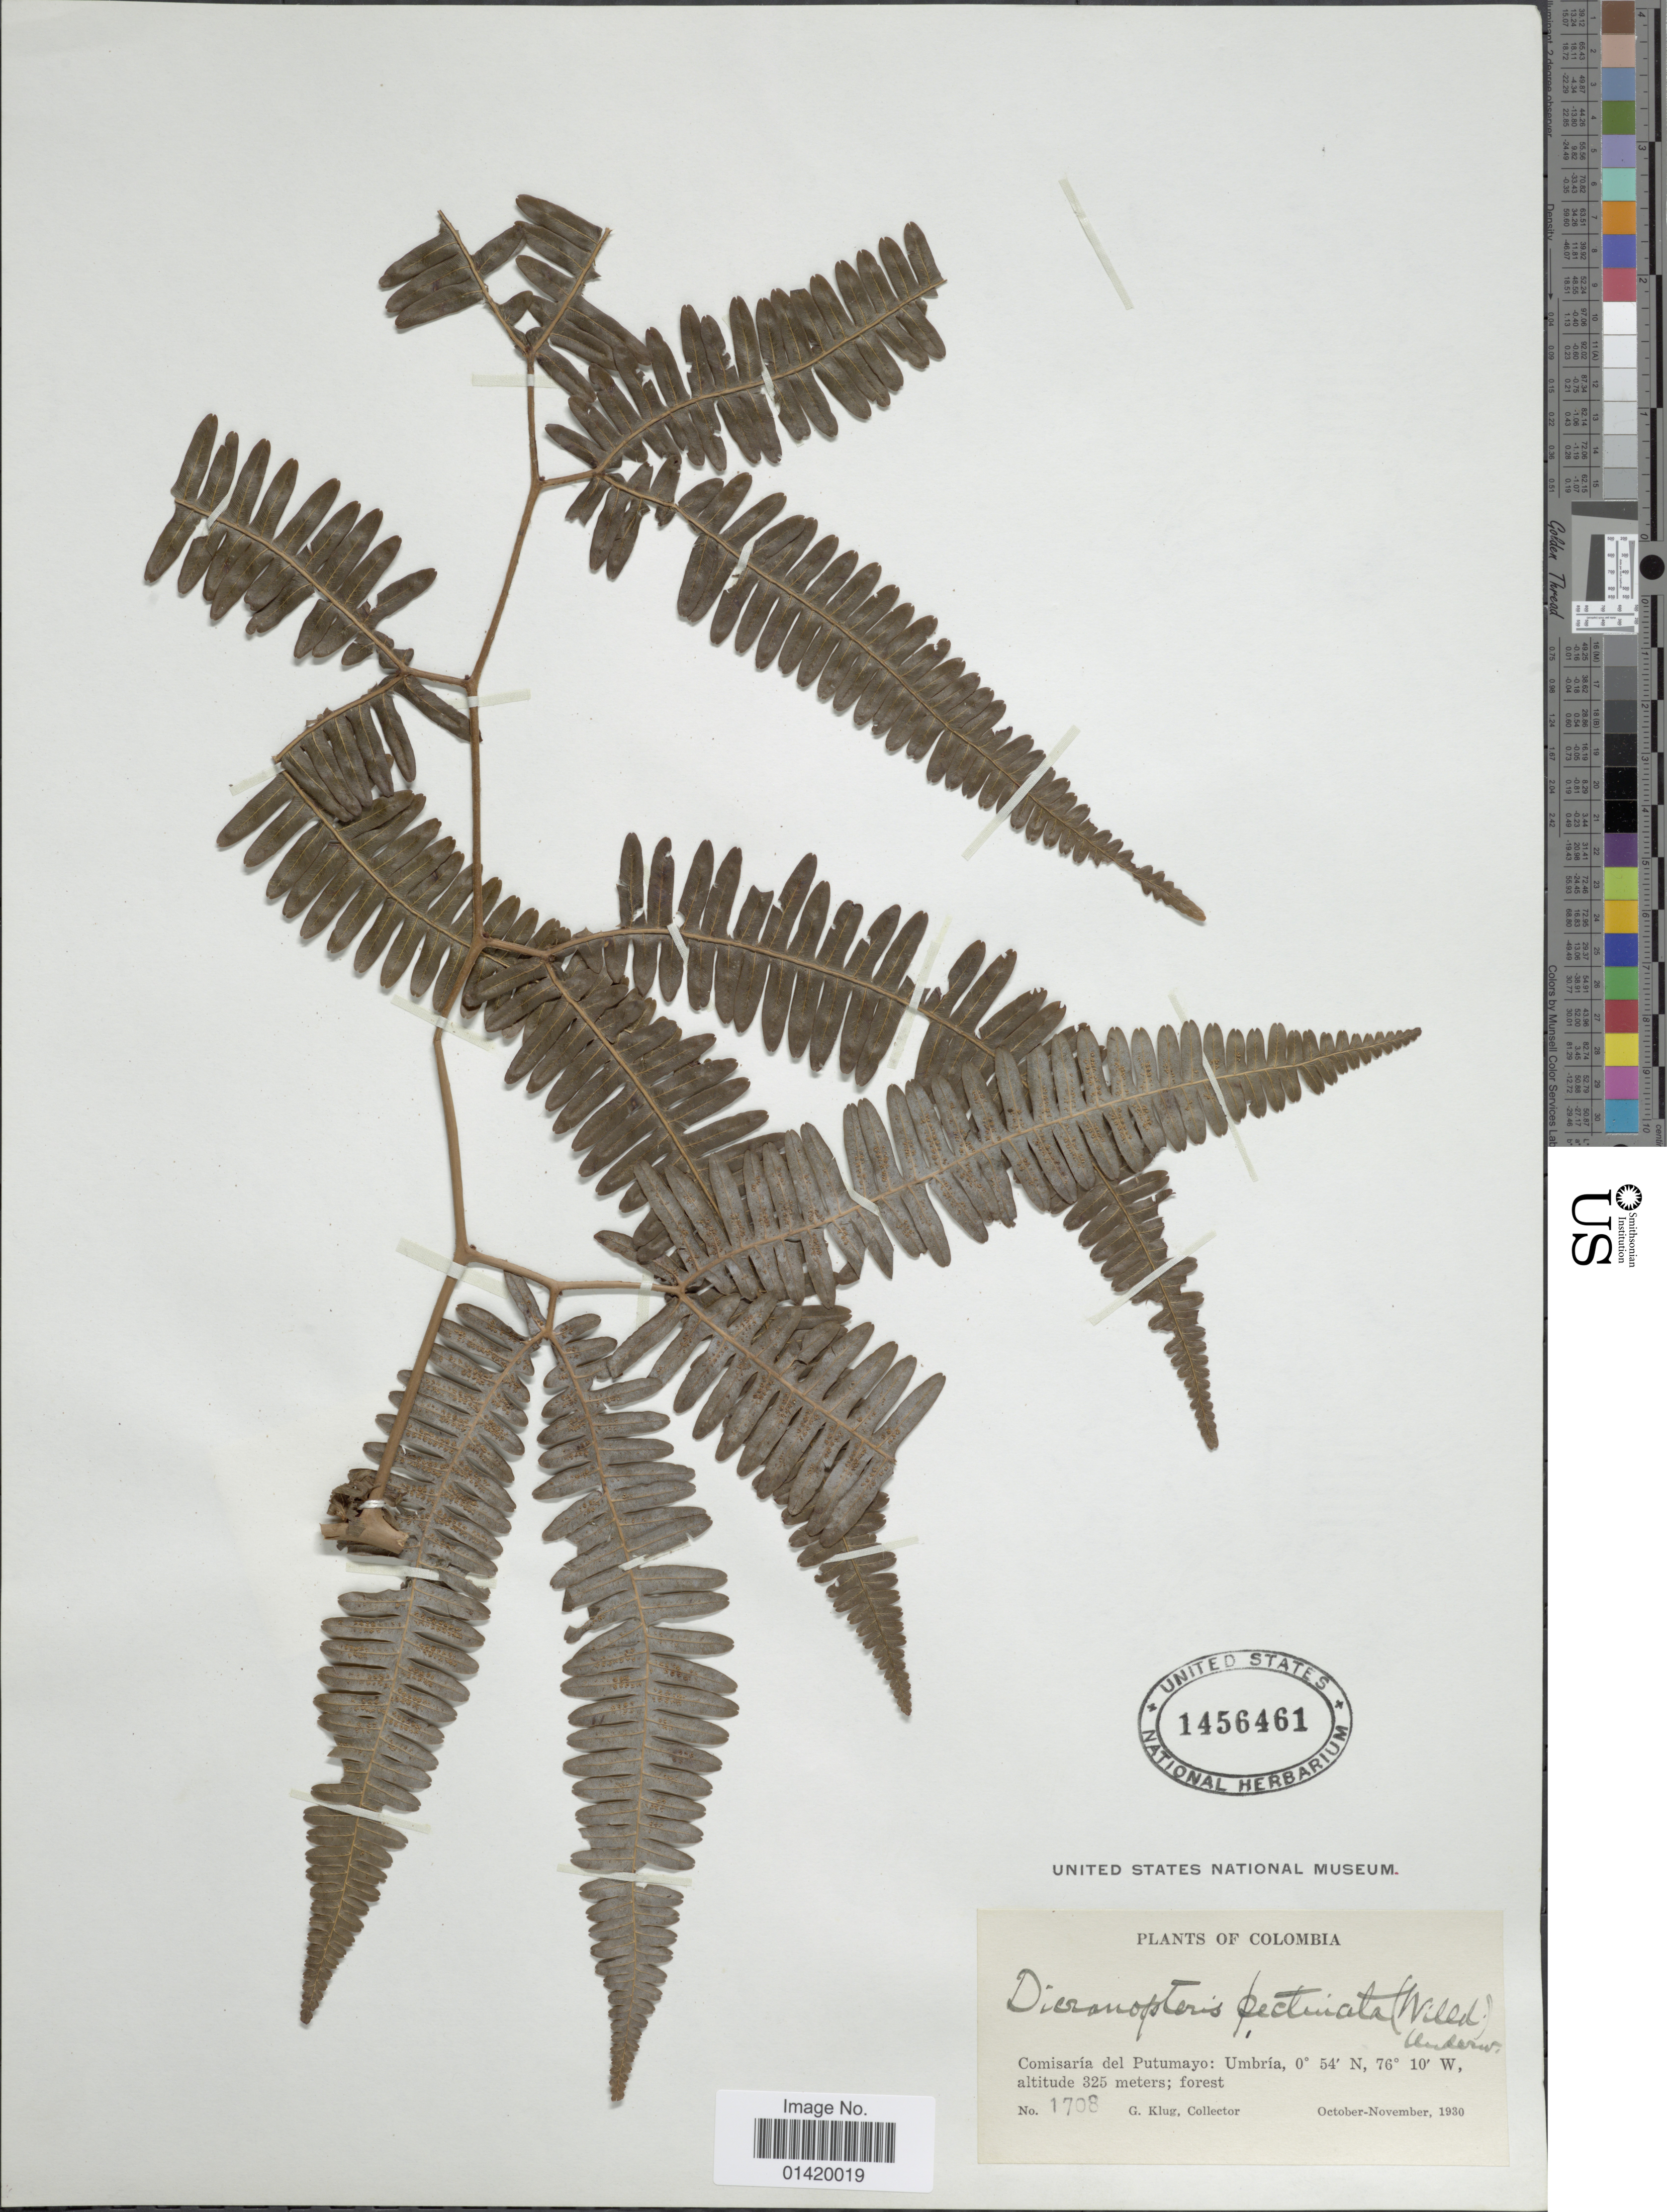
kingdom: Plantae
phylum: Tracheophyta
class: Polypodiopsida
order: Gleicheniales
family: Gleicheniaceae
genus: Gleichenella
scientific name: Gleichenella pectinata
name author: (Willd.) Ching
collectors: G. Klug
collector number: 1708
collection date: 1930-10/1930-11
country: Colombia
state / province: Putumayo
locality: Comisaría del Putumayo: Umbría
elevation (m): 325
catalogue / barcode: US 1456461